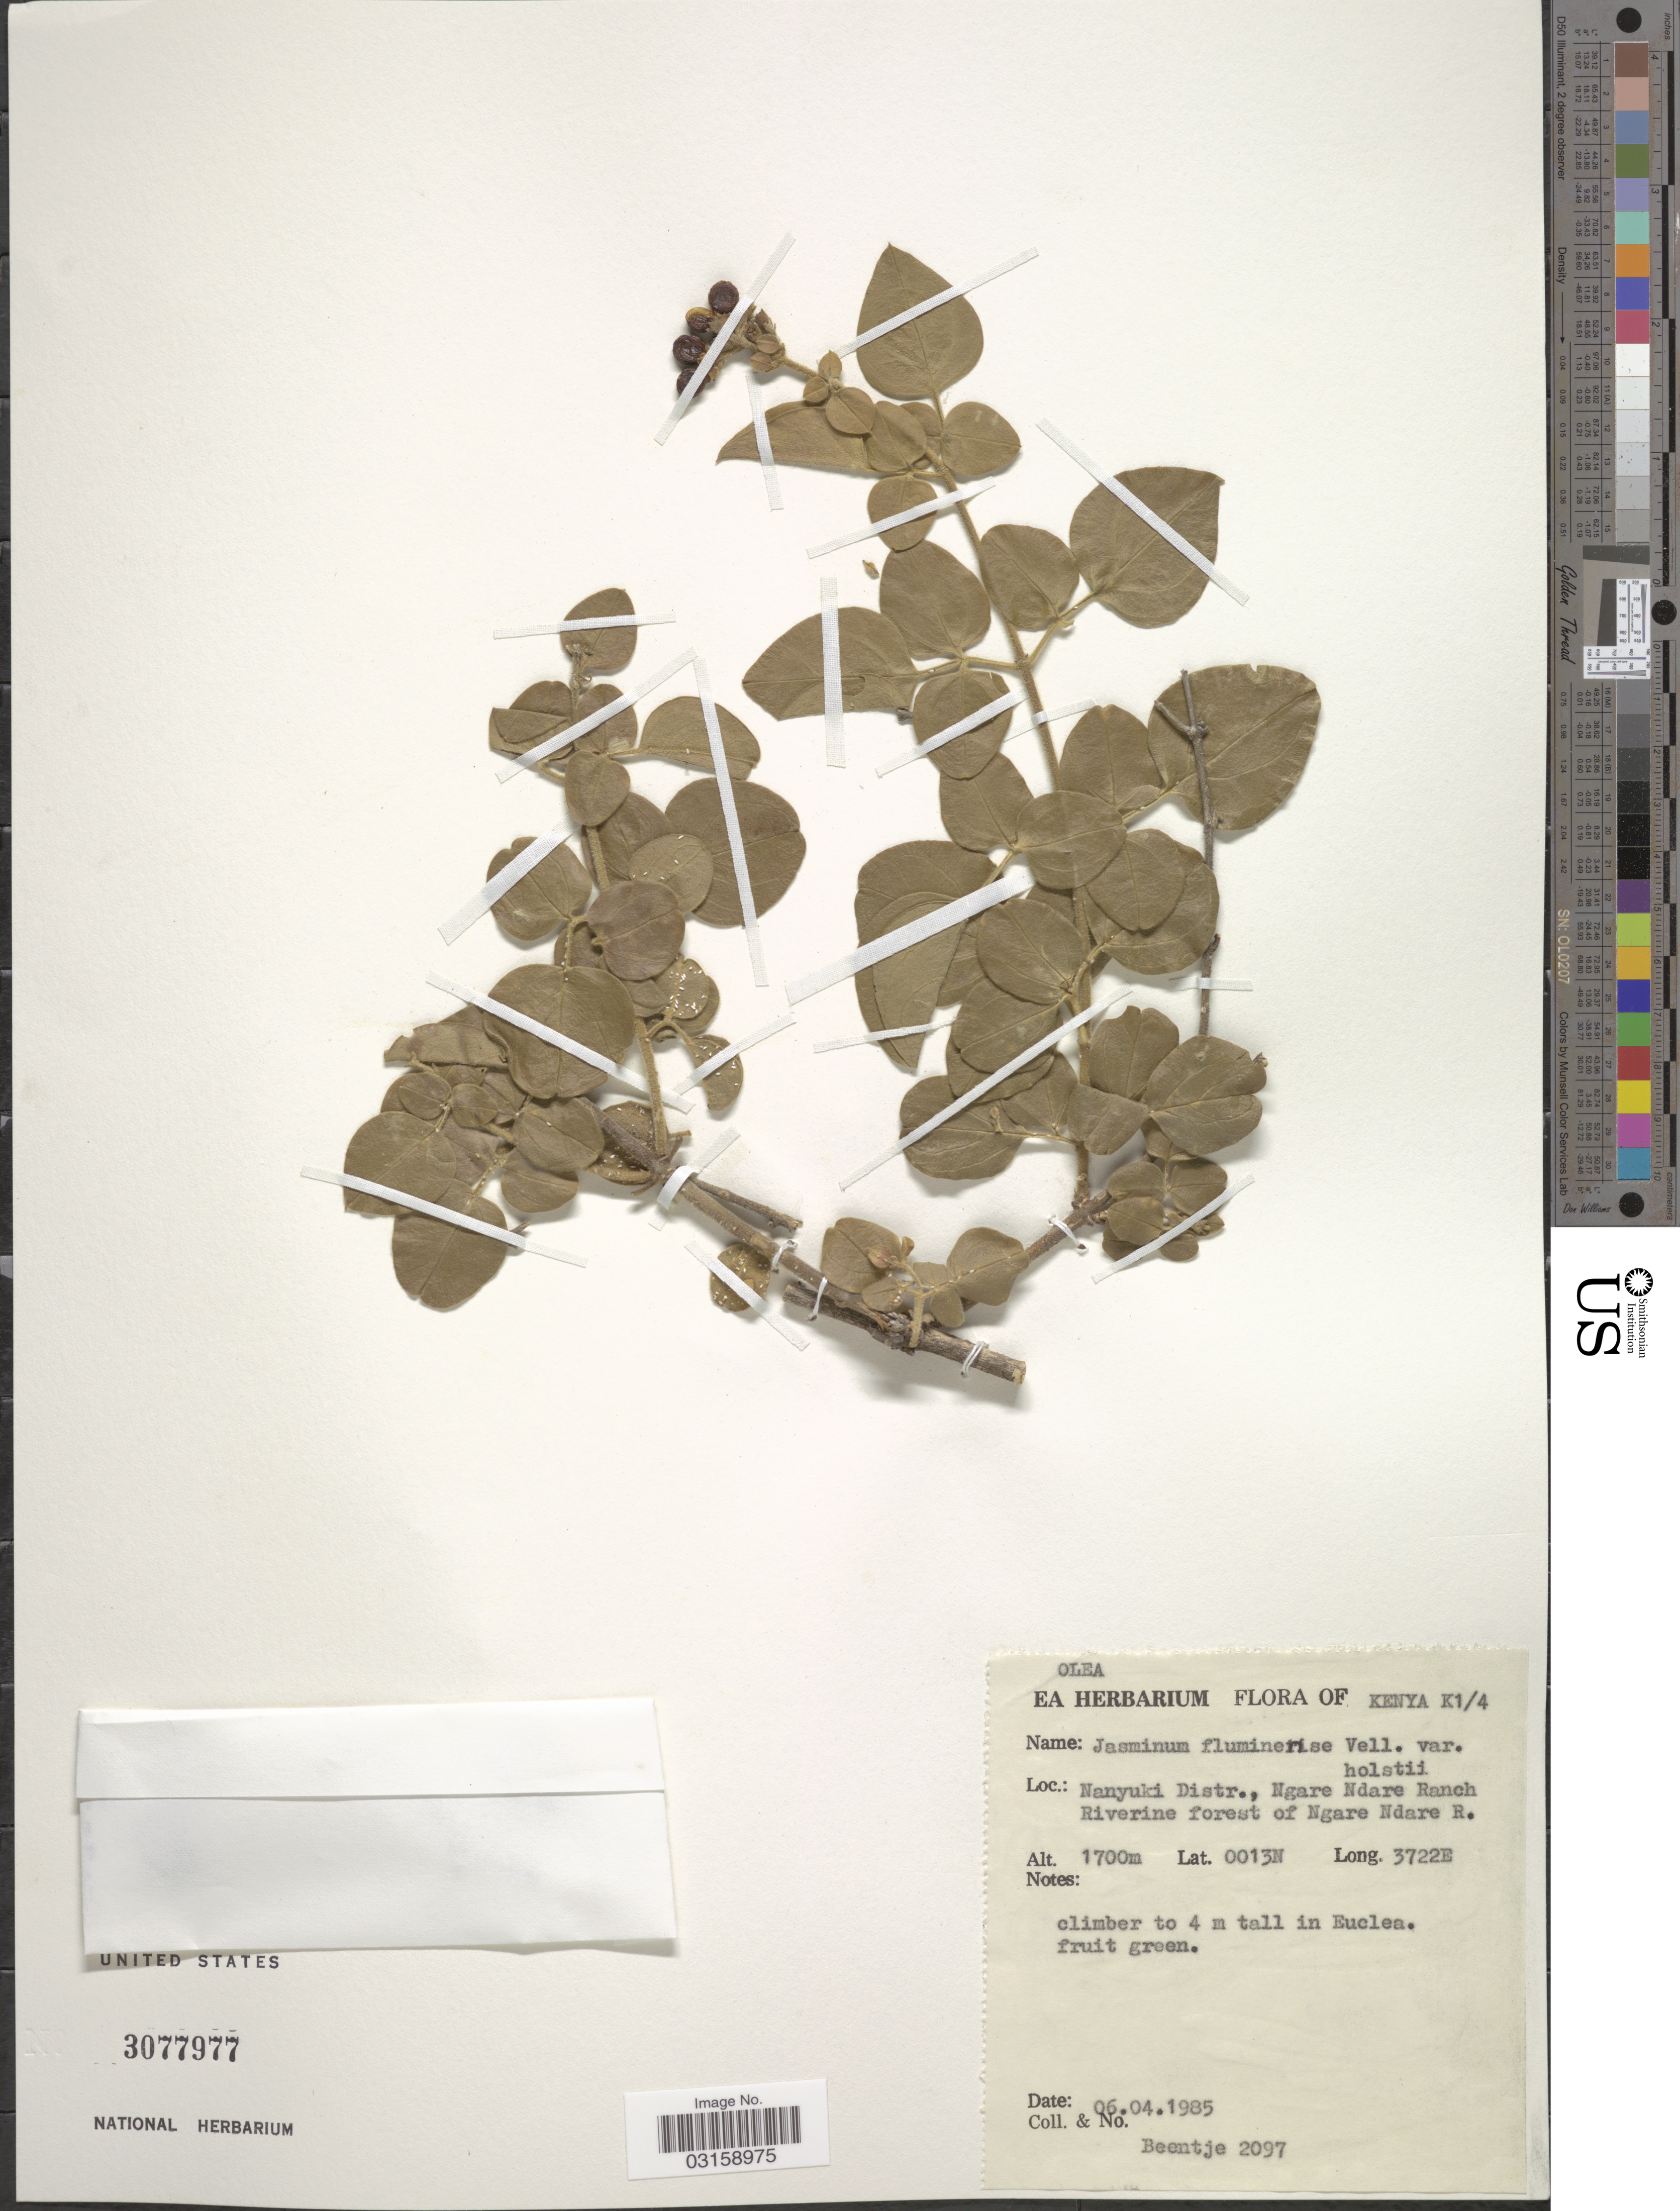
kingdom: Plantae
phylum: Tracheophyta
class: Magnoliopsida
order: Lamiales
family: Oleaceae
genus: Jasminum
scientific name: Jasminum fluminense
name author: Vell.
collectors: -- Beentje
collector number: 2097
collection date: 1985-04-06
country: Kenya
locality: K1/4. Nanyuki Distr., Ngare Ndare Ranch Riverine forest of Ngare Ndare R.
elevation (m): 1700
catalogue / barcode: US 3077977